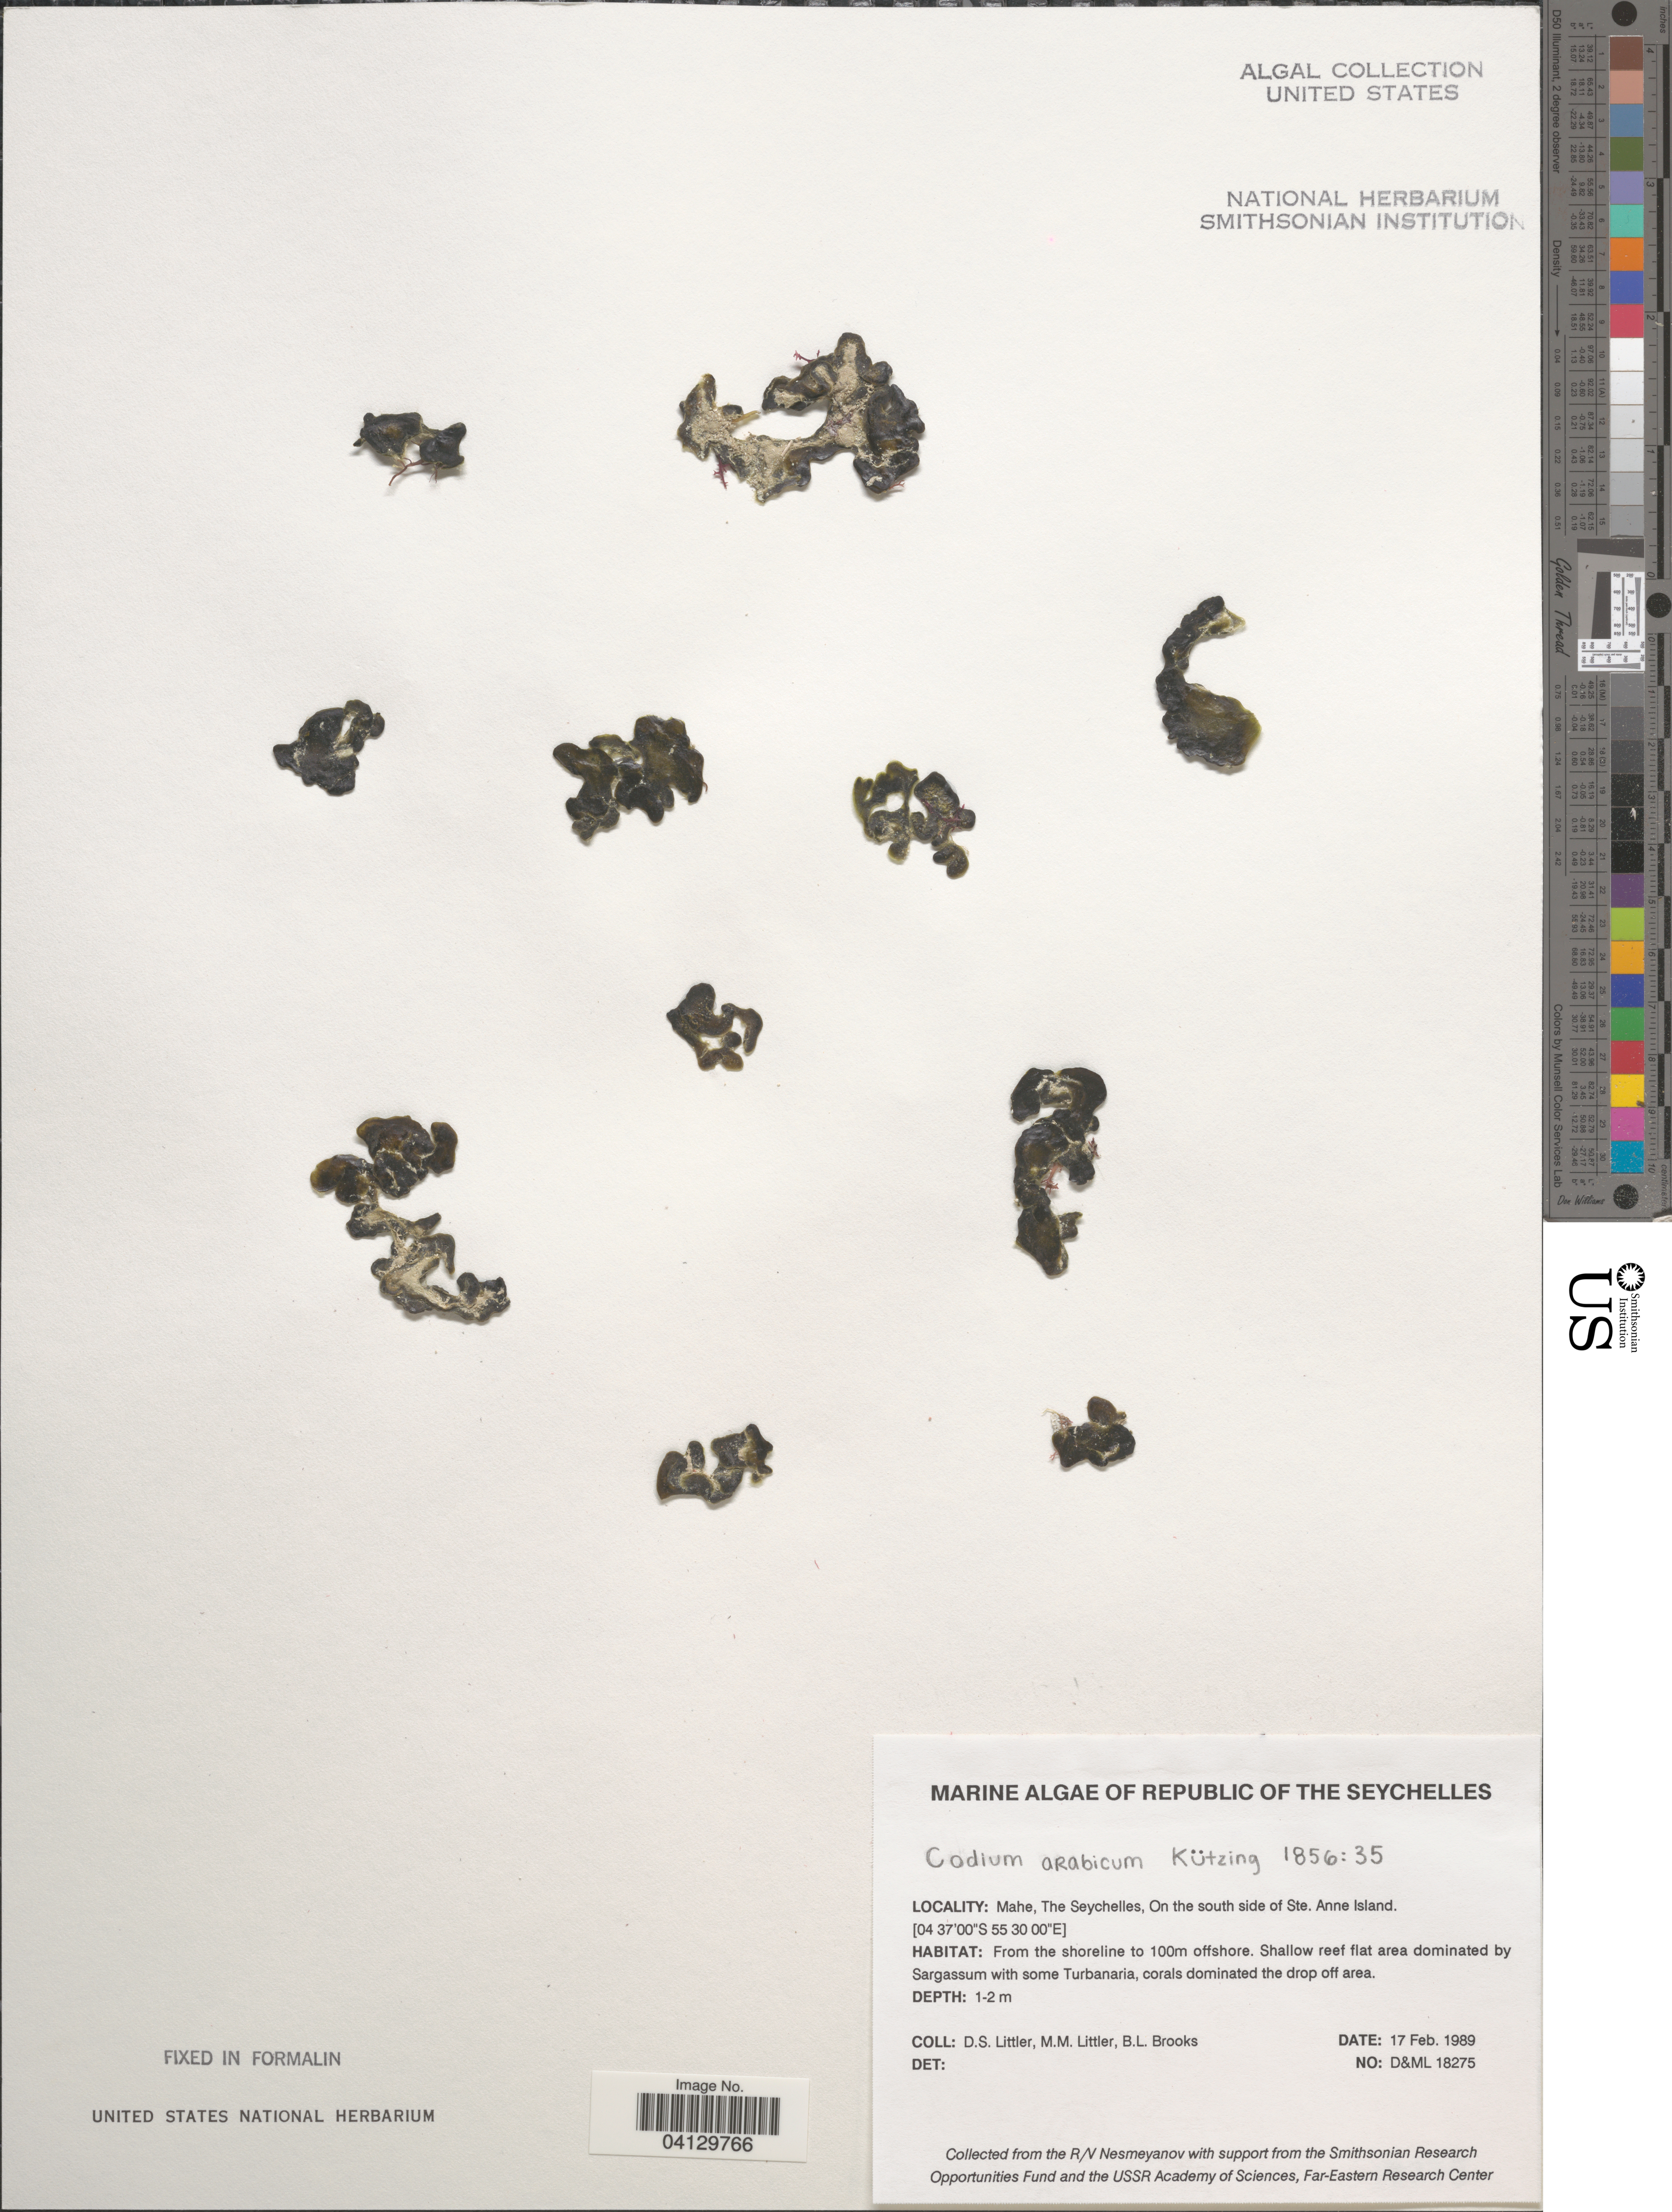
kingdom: Plantae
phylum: Chlorophyta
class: Ulvophyceae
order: Bryopsidales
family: Codiaceae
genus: Codium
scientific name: Codium arabicum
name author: Kütz.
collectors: D. S. Littler & B. Brooks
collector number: D&ML18275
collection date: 1989-02-17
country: Seychelles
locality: Mahe, On the south side of Ste. Anne Island. From the shoreline to 100m offshore.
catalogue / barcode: US 329085